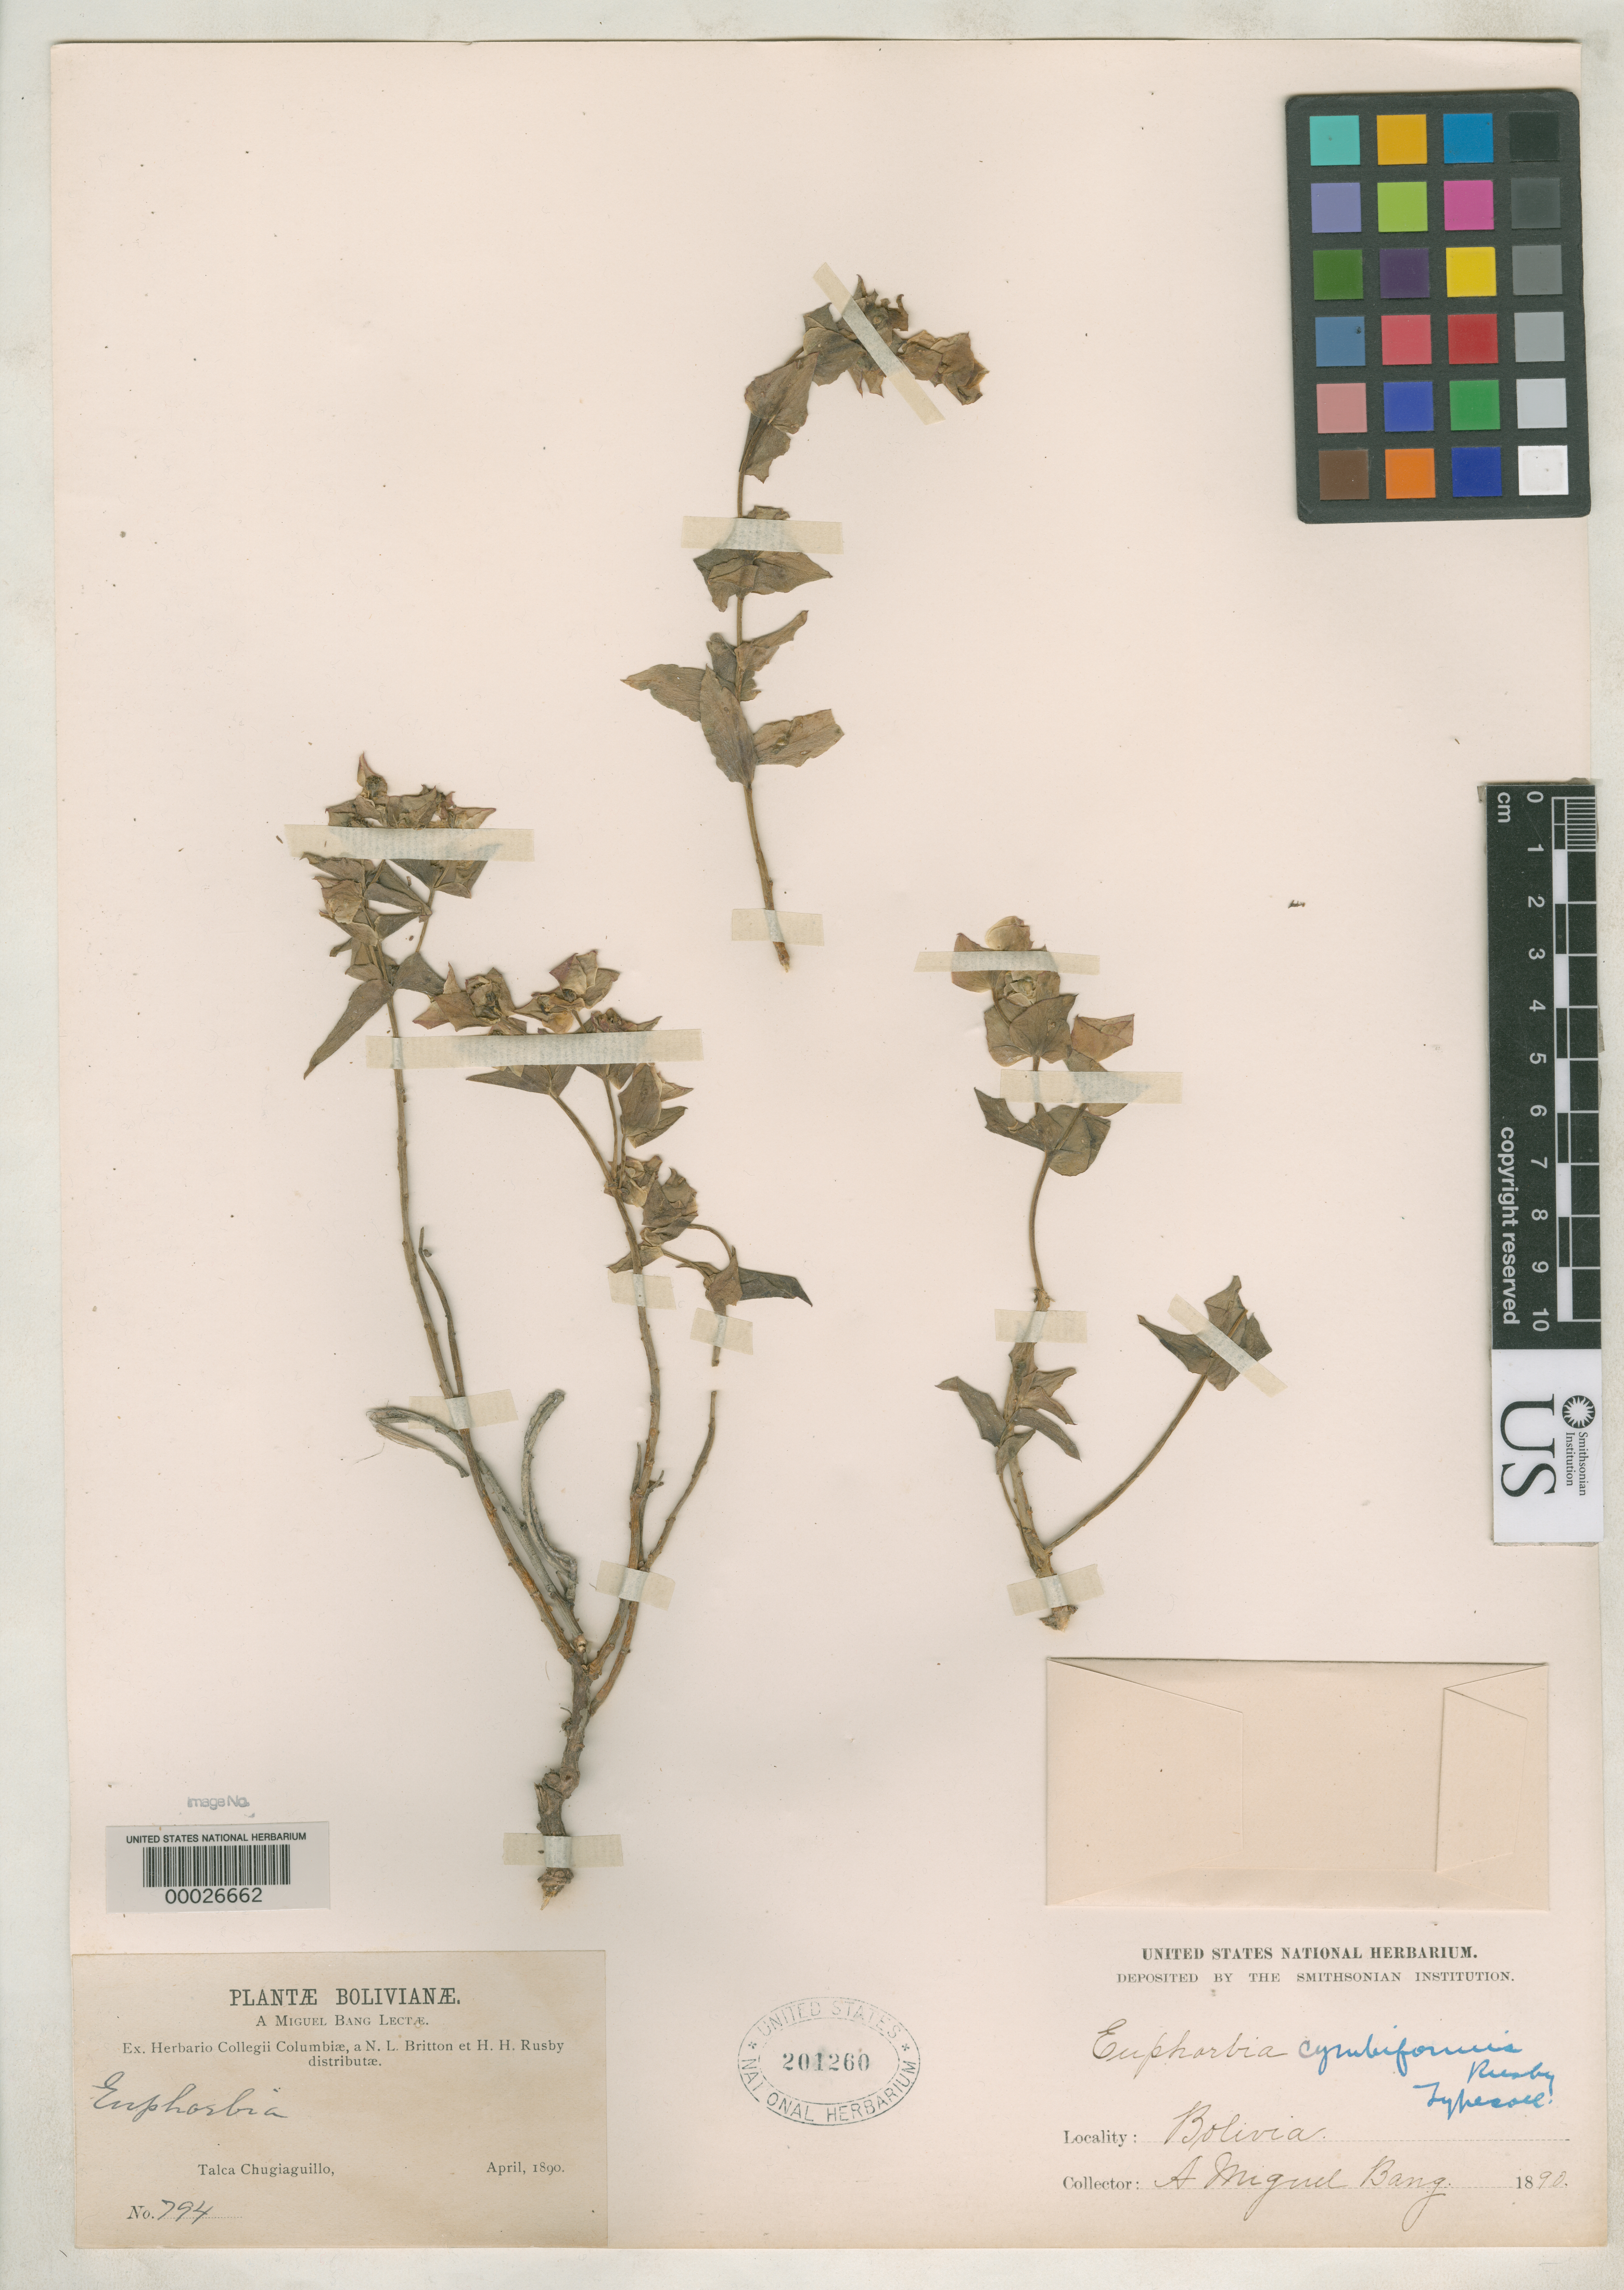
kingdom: Plantae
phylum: Tracheophyta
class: Magnoliopsida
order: Malpighiales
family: Euphorbiaceae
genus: Euphorbia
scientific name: Euphorbia cymbiformis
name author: Rusby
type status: Isotype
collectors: M. Bang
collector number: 794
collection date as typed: Apr 1890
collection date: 1890-04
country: Bolivia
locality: Talca Chugiaguillo.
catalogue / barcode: US 201260